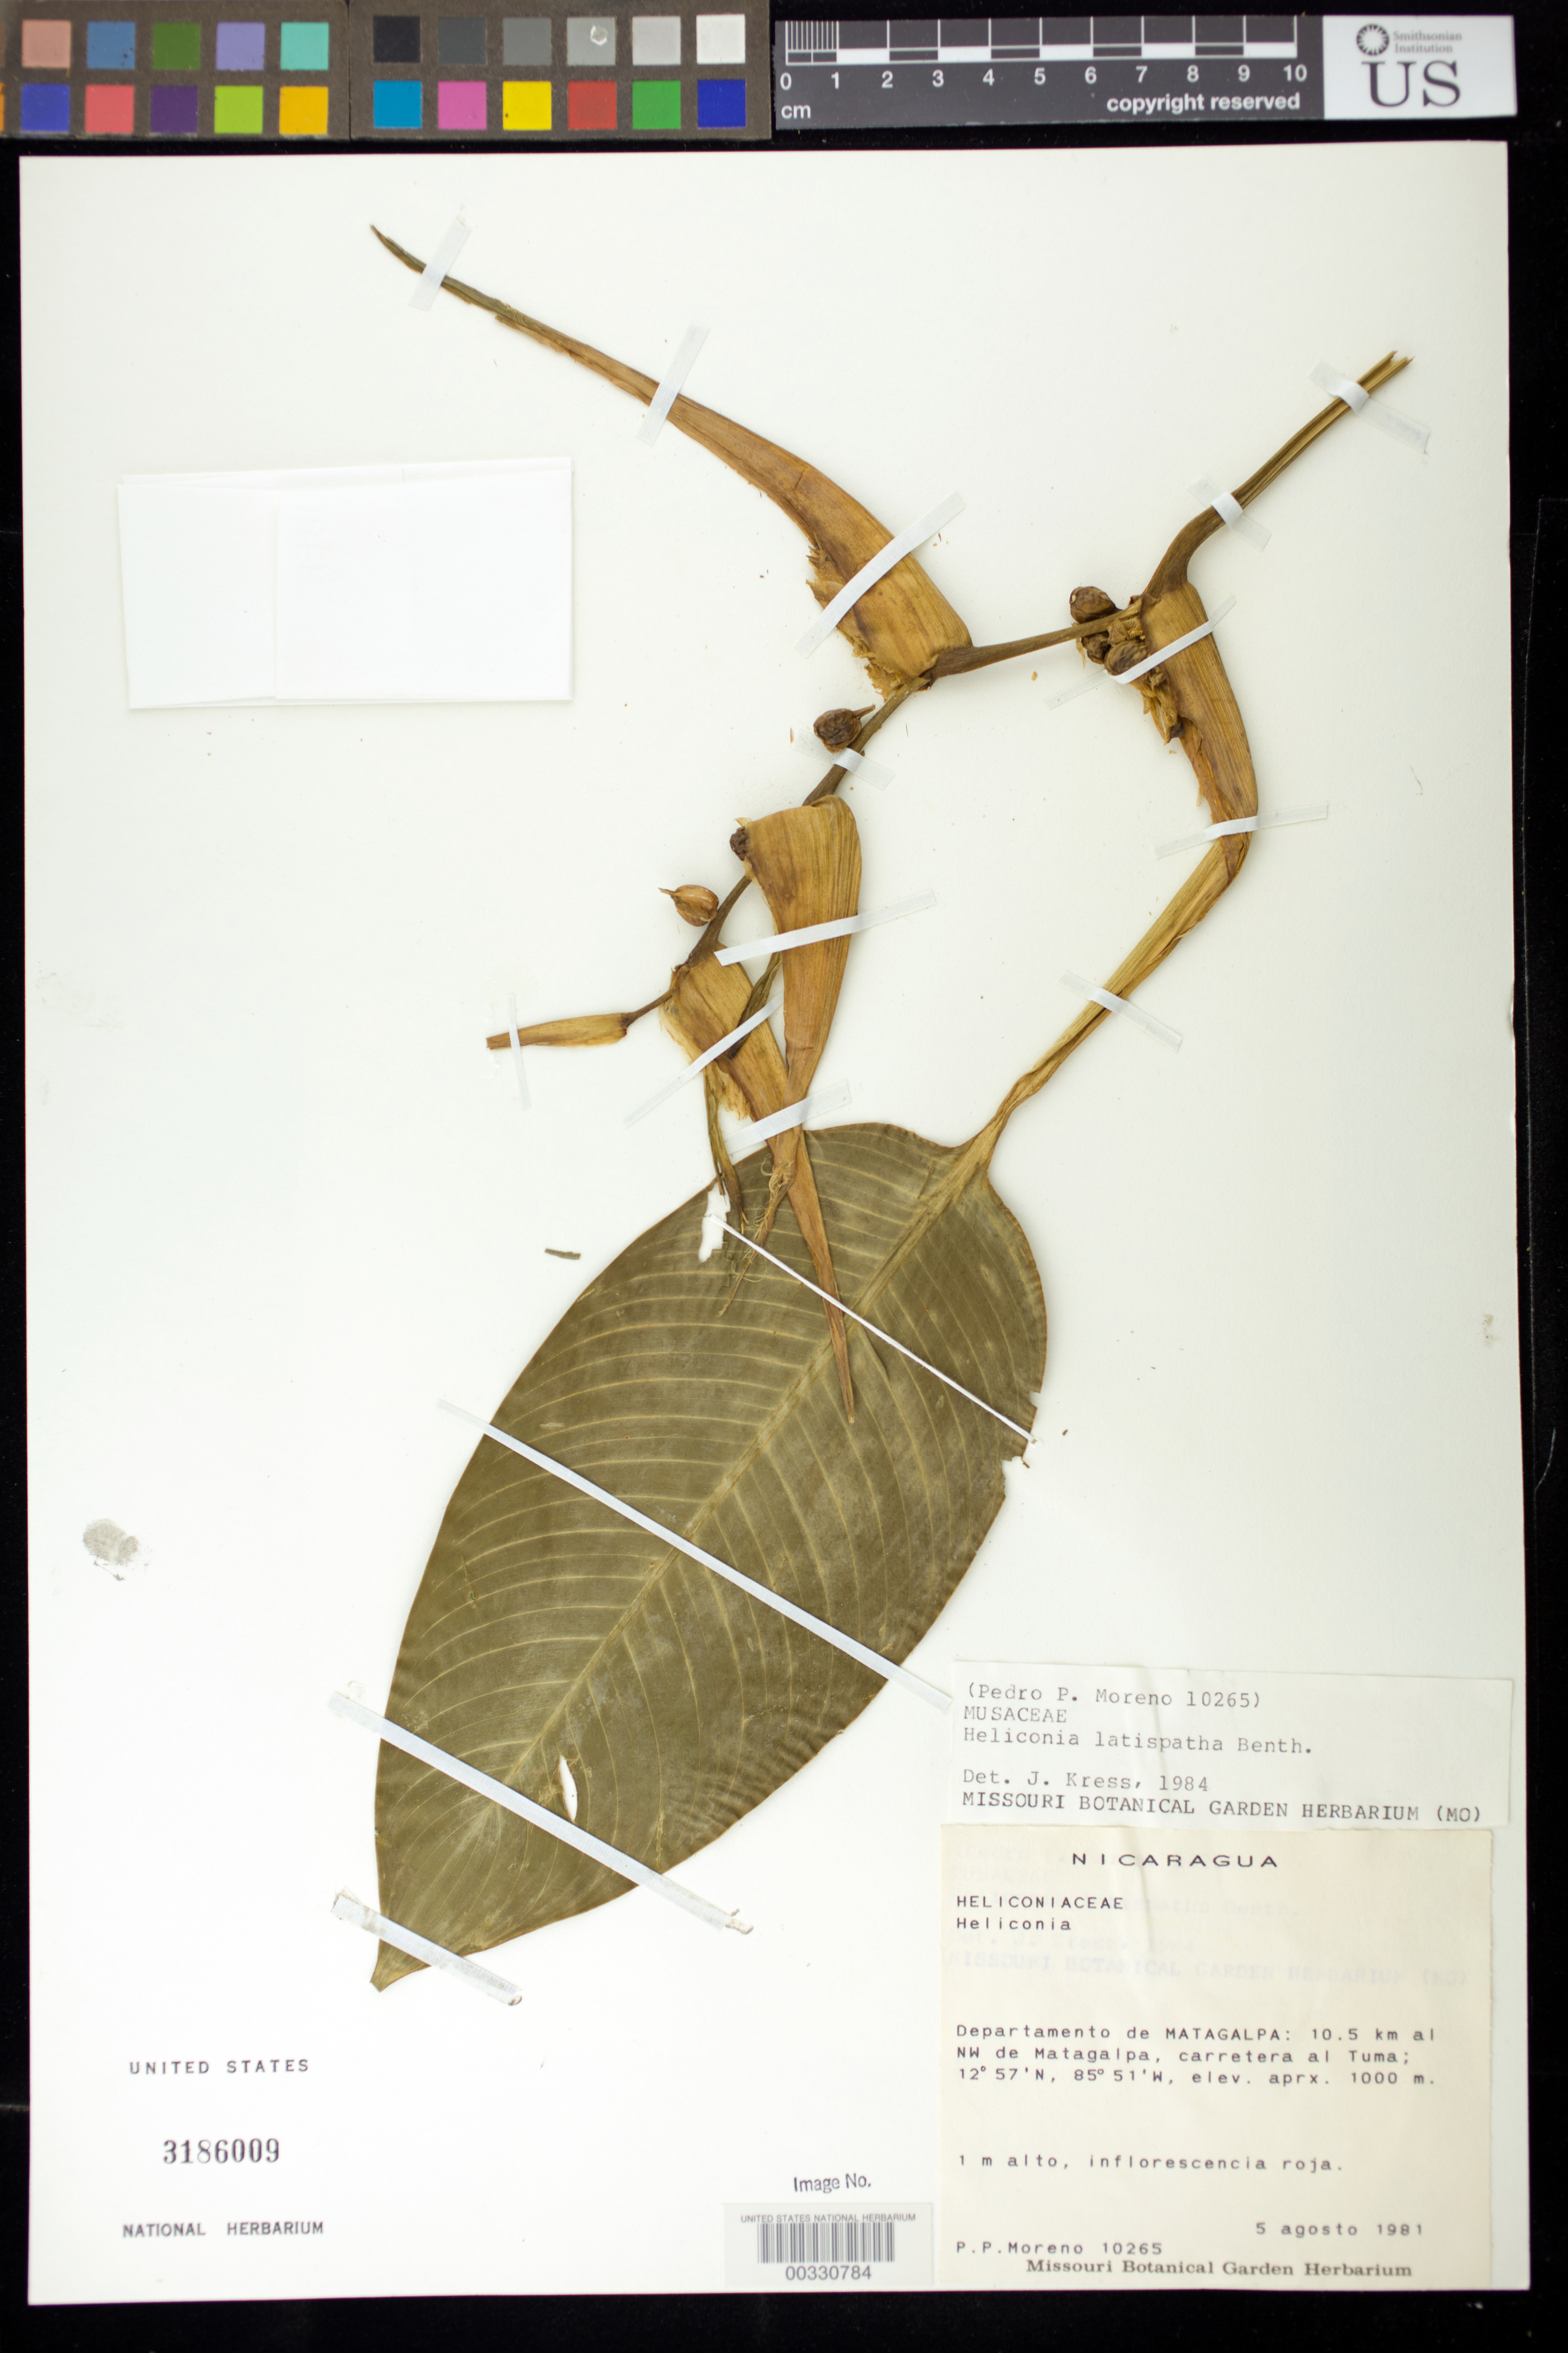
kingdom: Plantae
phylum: Tracheophyta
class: Liliopsida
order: Zingiberales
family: Heliconiaceae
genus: Heliconia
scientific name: Heliconia latispatha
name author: Benth.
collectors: P. Moreno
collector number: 10265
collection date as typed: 05 Aug 1981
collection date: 1981-08-05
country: Nicaragua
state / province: Matagalpa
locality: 10.5 km nw of matagalpa, highway to tuma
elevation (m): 1000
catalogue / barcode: US 3186009